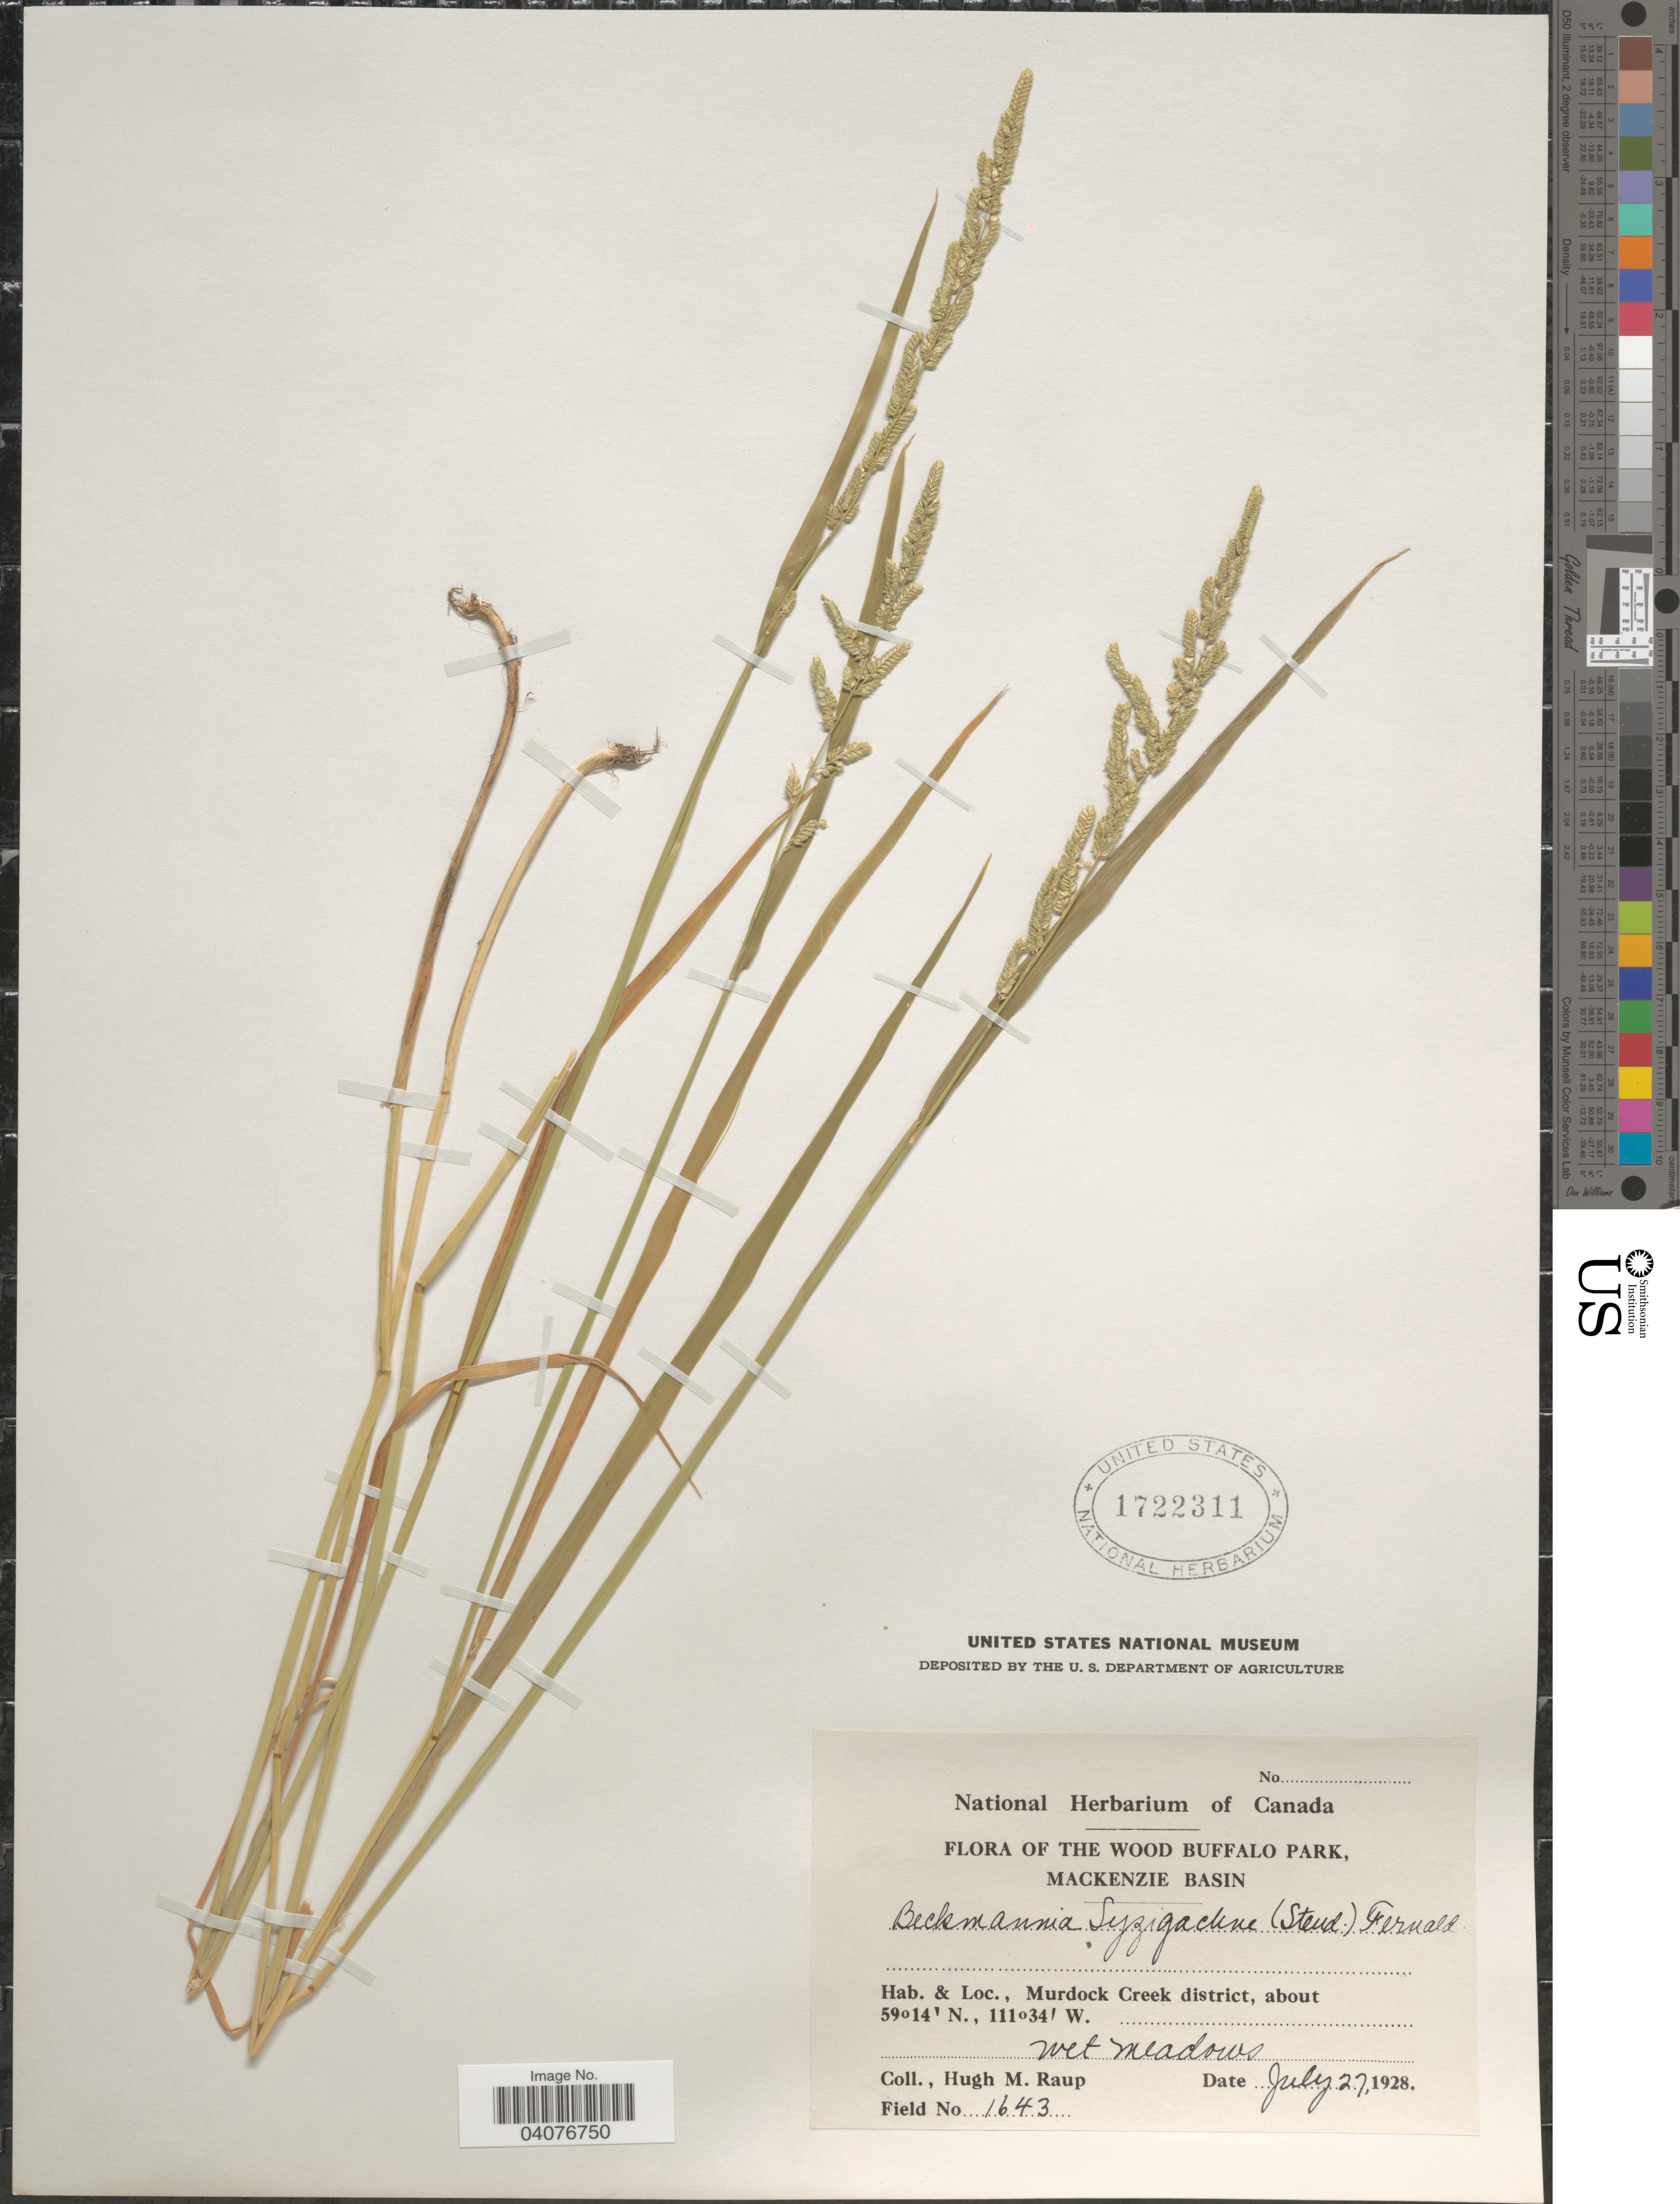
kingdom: Plantae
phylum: Tracheophyta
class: Liliopsida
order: Poales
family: Poaceae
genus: Beckmannia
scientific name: Beckmannia syzigachne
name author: (Steud.) Fernald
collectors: H. Raup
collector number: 1643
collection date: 1928-07-27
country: Canada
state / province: Alberta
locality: The Wood Buffalo Park, Mackenzie Basin. Murdock Creek district. Wet meadow.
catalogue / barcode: US 1722311